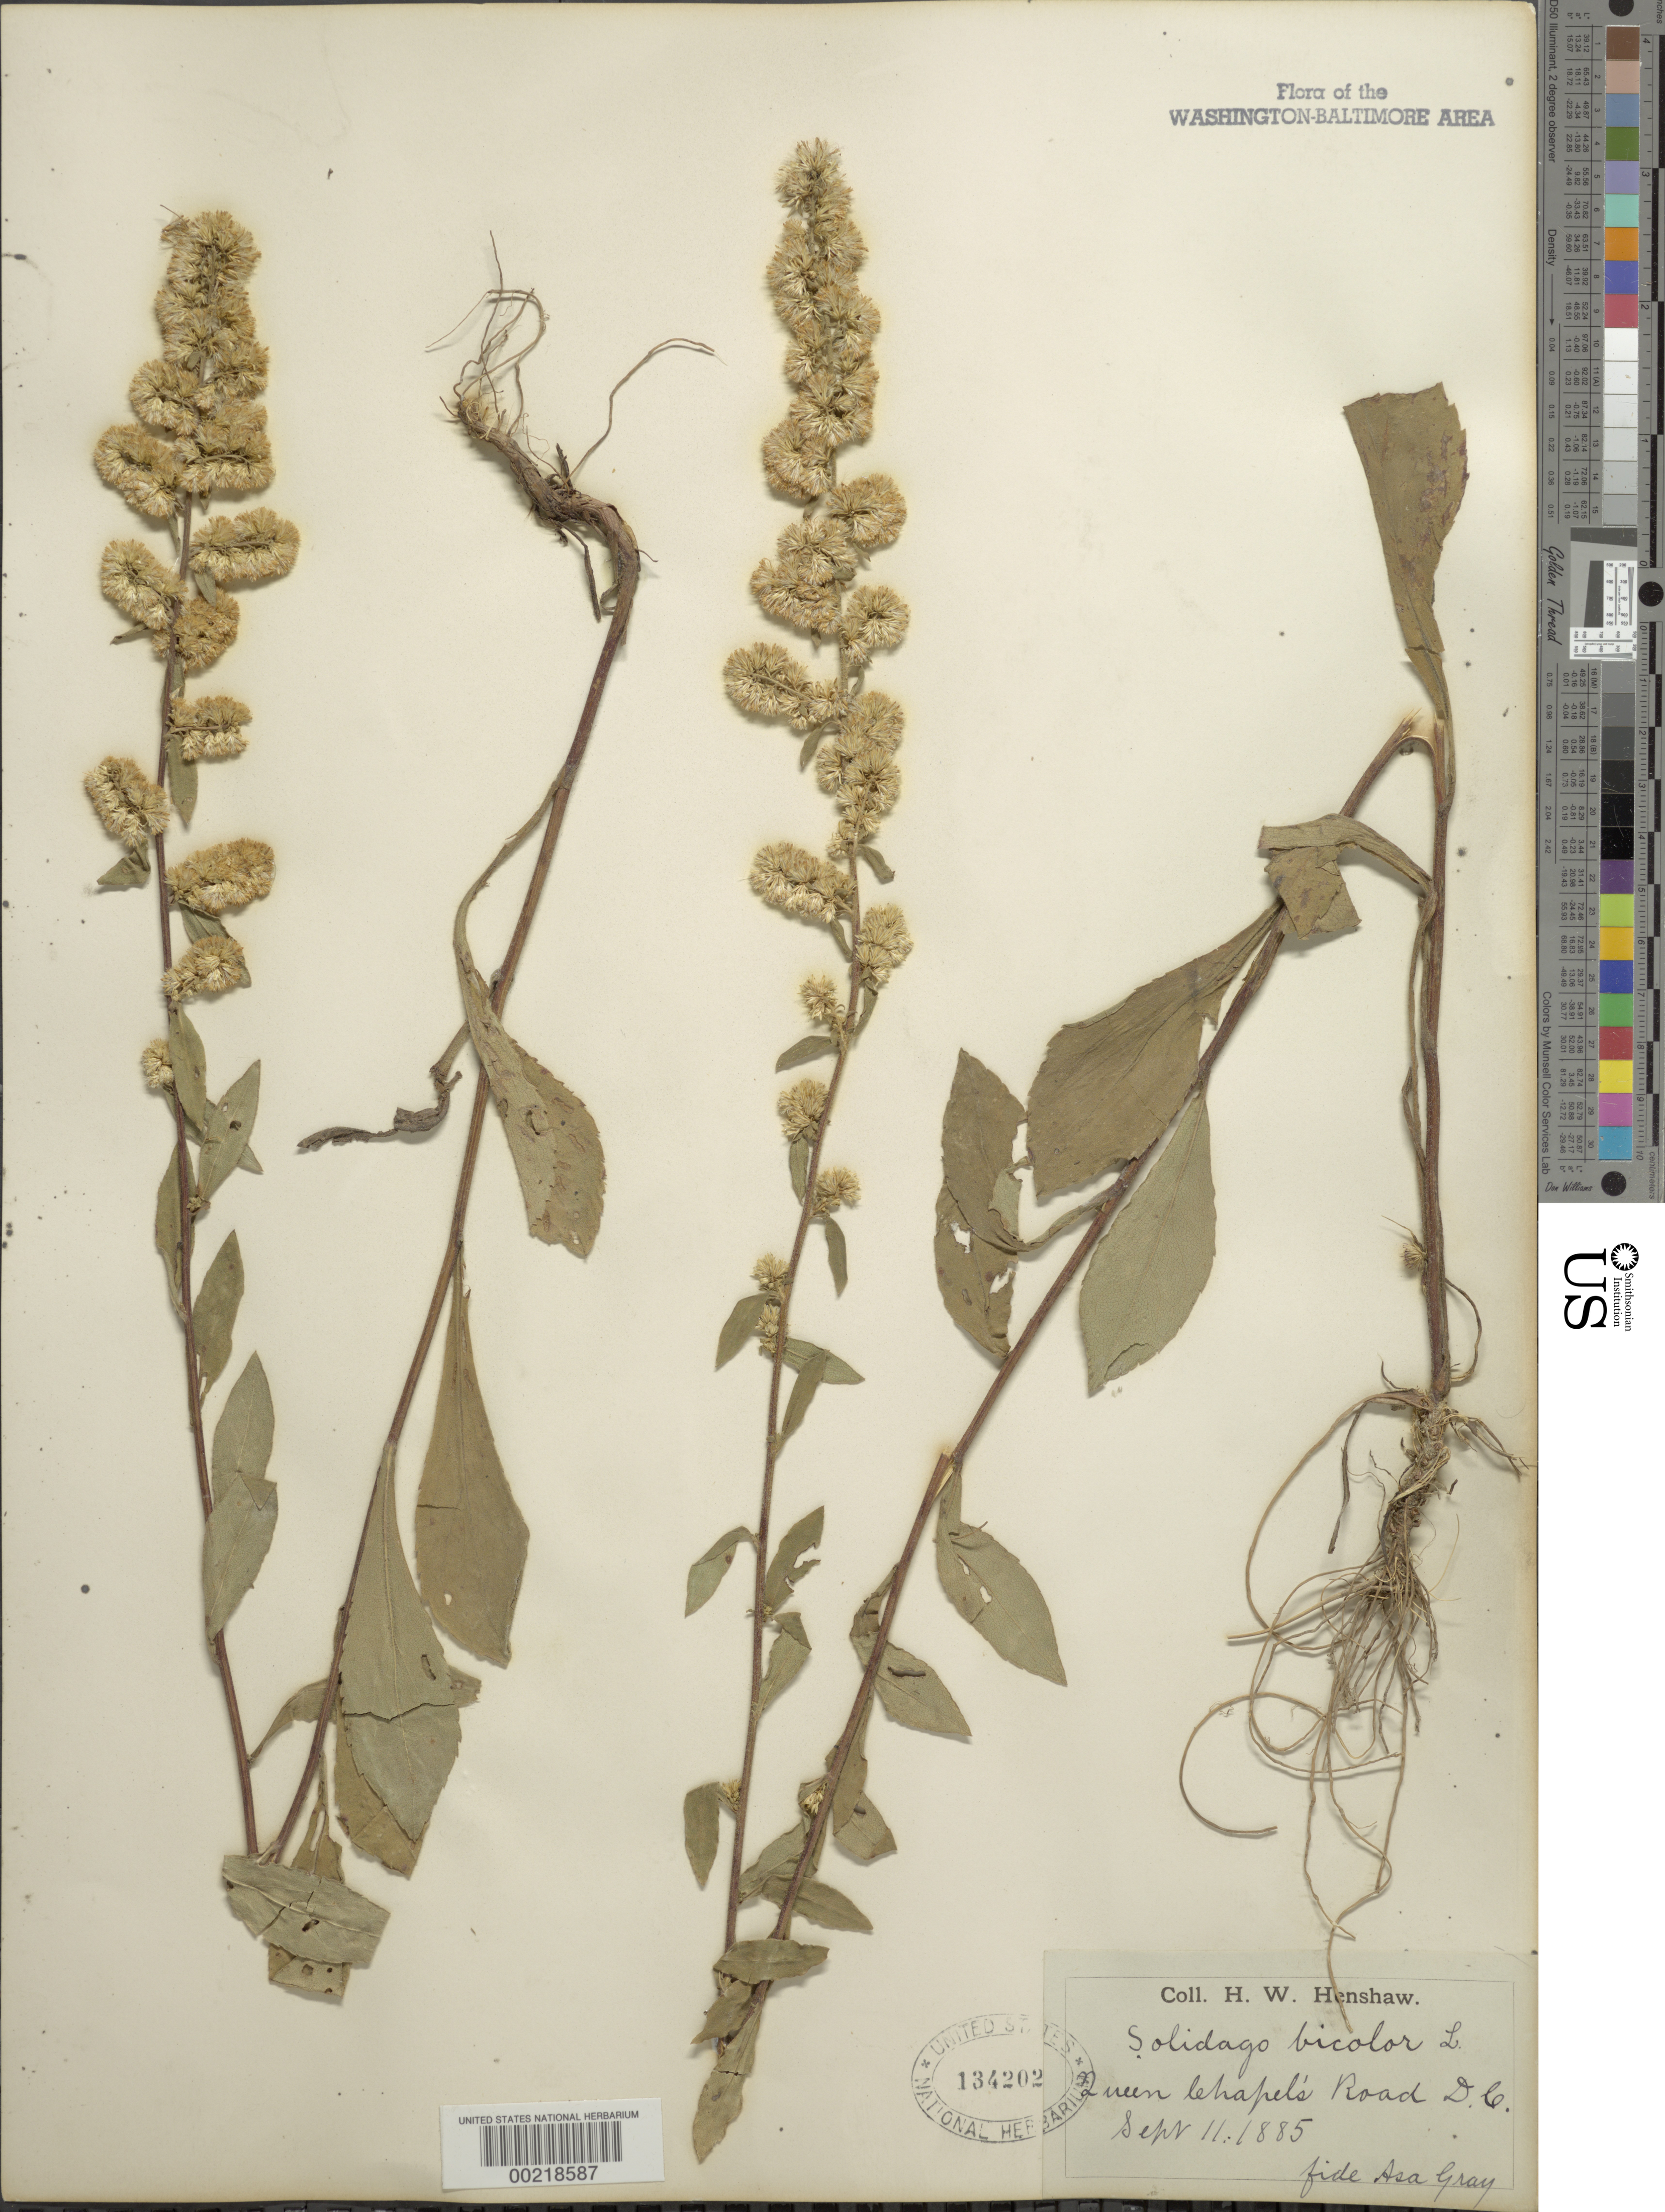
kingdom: Plantae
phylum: Tracheophyta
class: Magnoliopsida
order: Asterales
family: Asteraceae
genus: Solidago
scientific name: Solidago bicolor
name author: L.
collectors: H. Henshaw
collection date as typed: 11 Sep 1885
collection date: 1885-09-11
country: United States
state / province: District of Columbia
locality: Queens Chapel Road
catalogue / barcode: US 134202